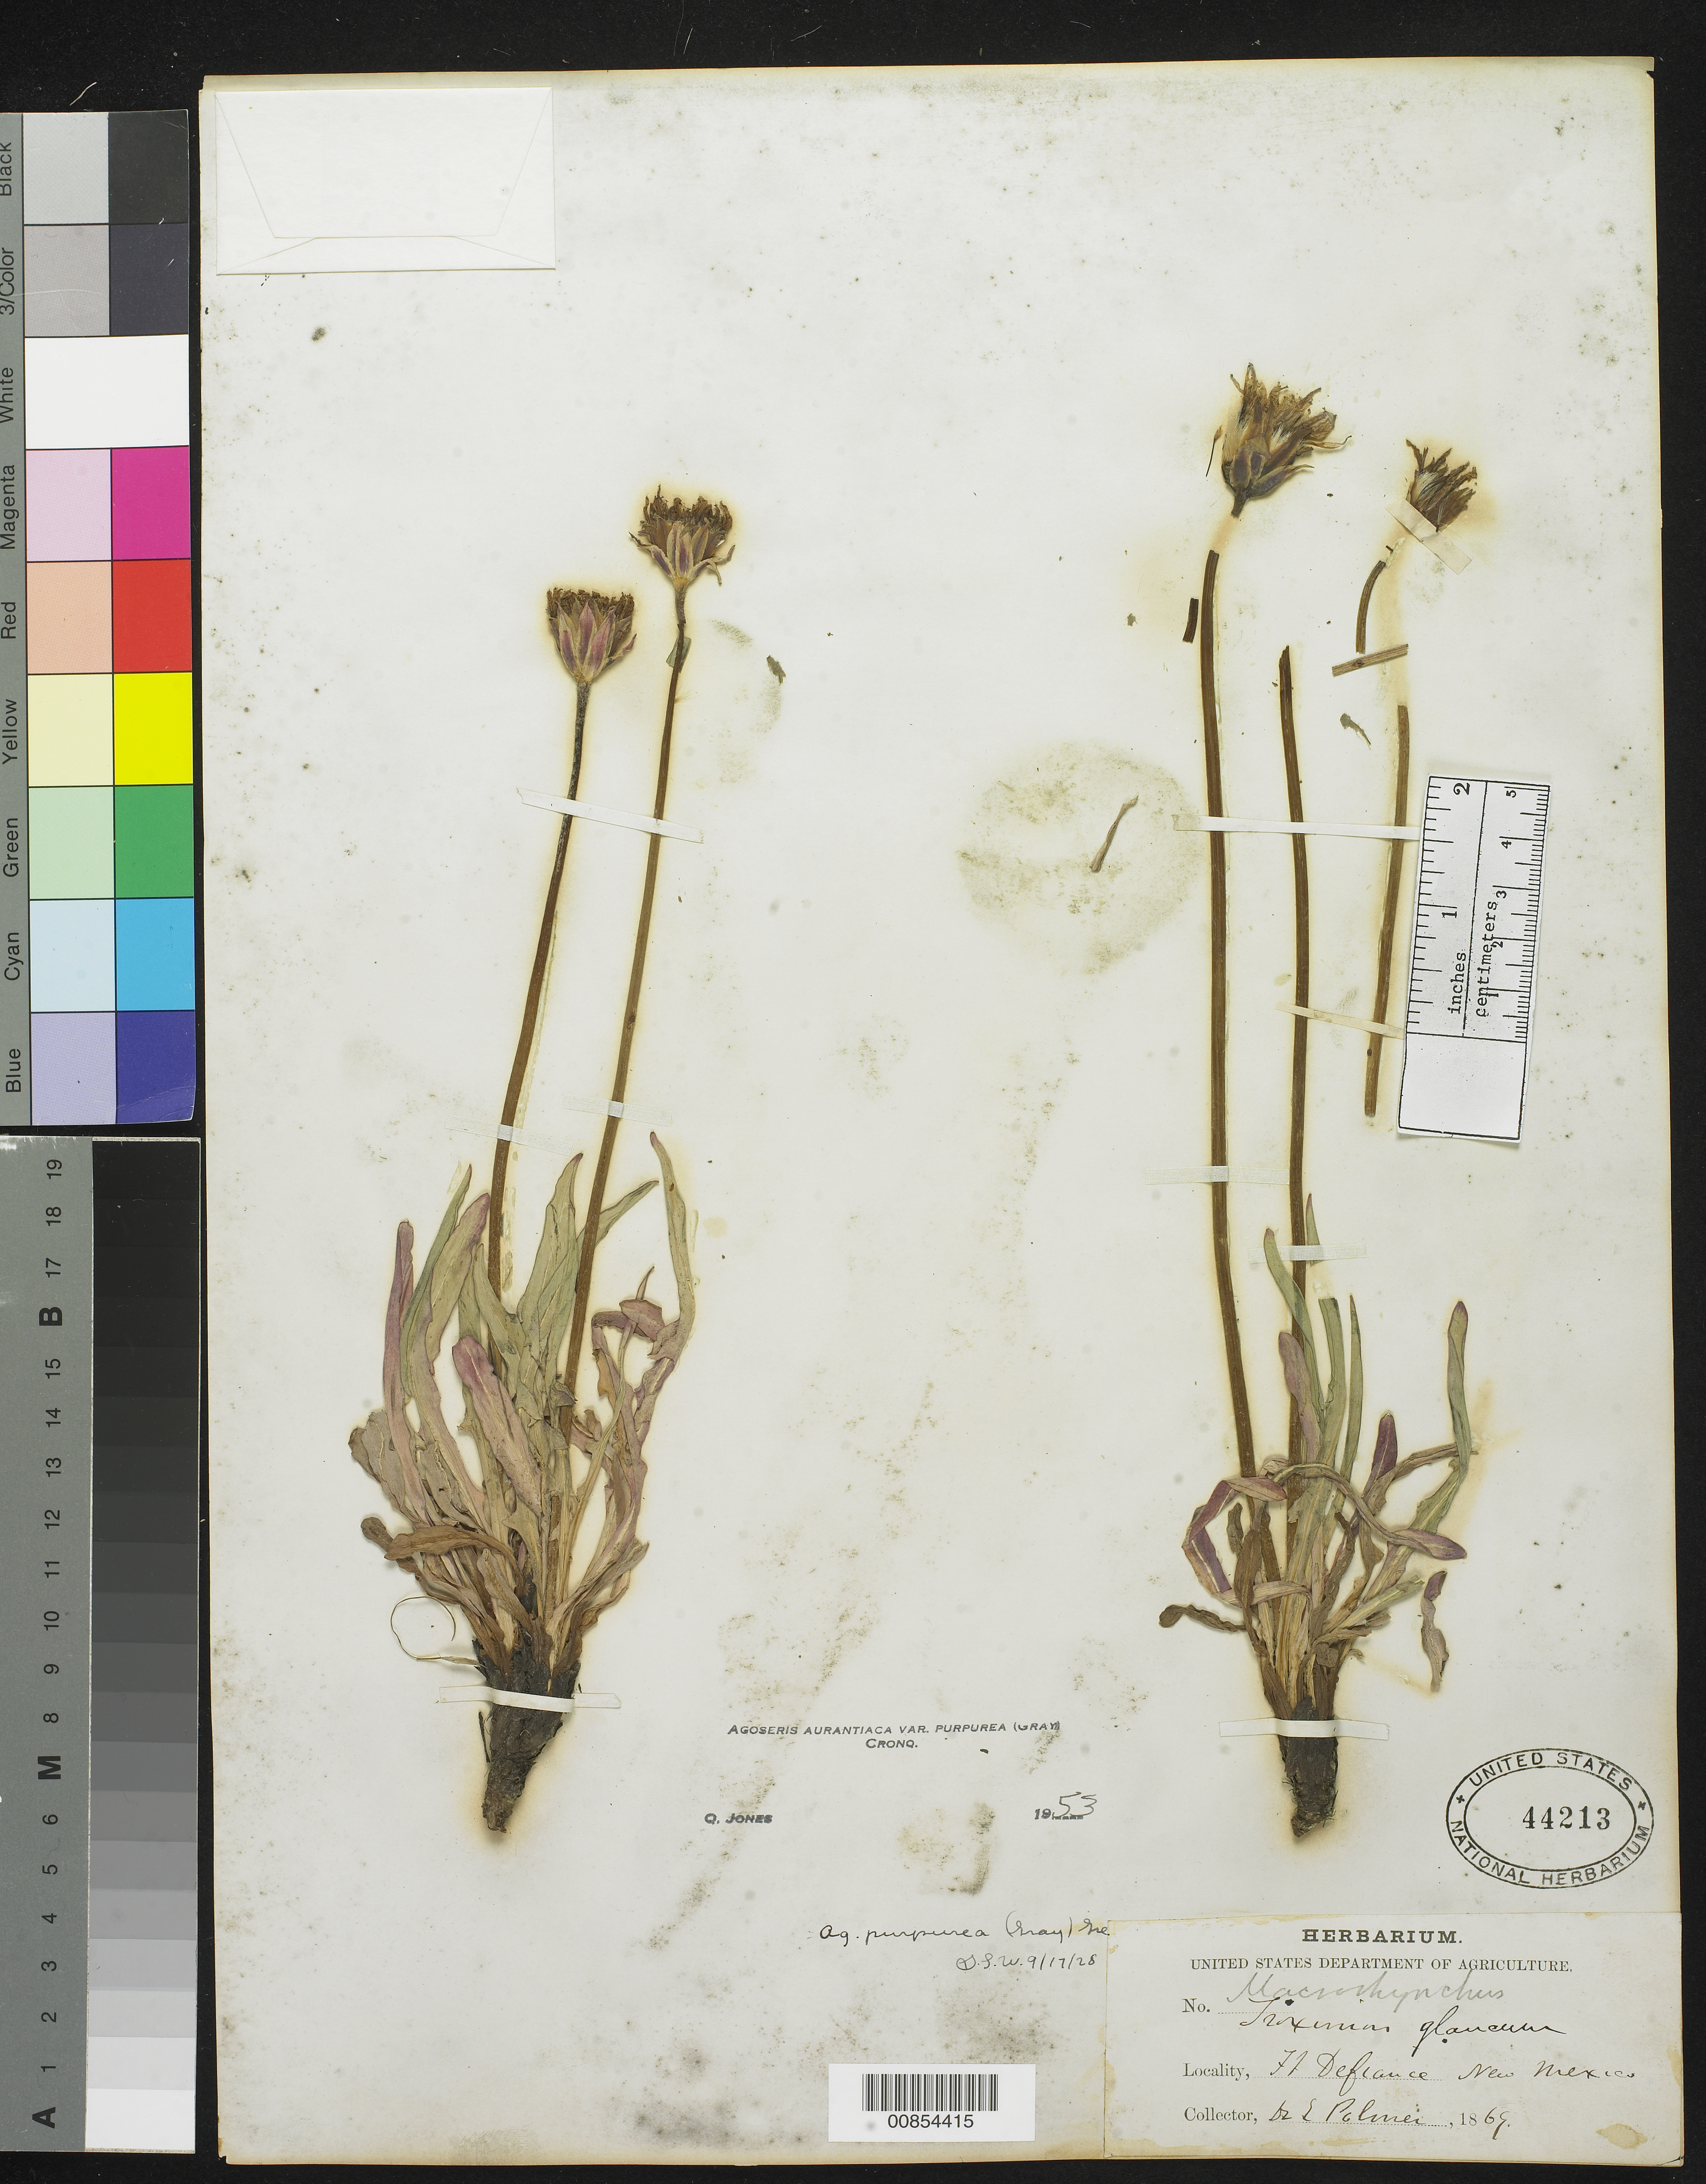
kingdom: Plantae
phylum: Tracheophyta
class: Magnoliopsida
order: Asterales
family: Asteraceae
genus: Agoseris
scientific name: Agoseris aurantiaca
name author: (Hook.) Greene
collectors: E. Palmer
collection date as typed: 1869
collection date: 1869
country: United States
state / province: New Mexico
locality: Fort Defiance, New Mexico.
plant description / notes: Fort Defiance, New Mexico (now Arizona).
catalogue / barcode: US 44213